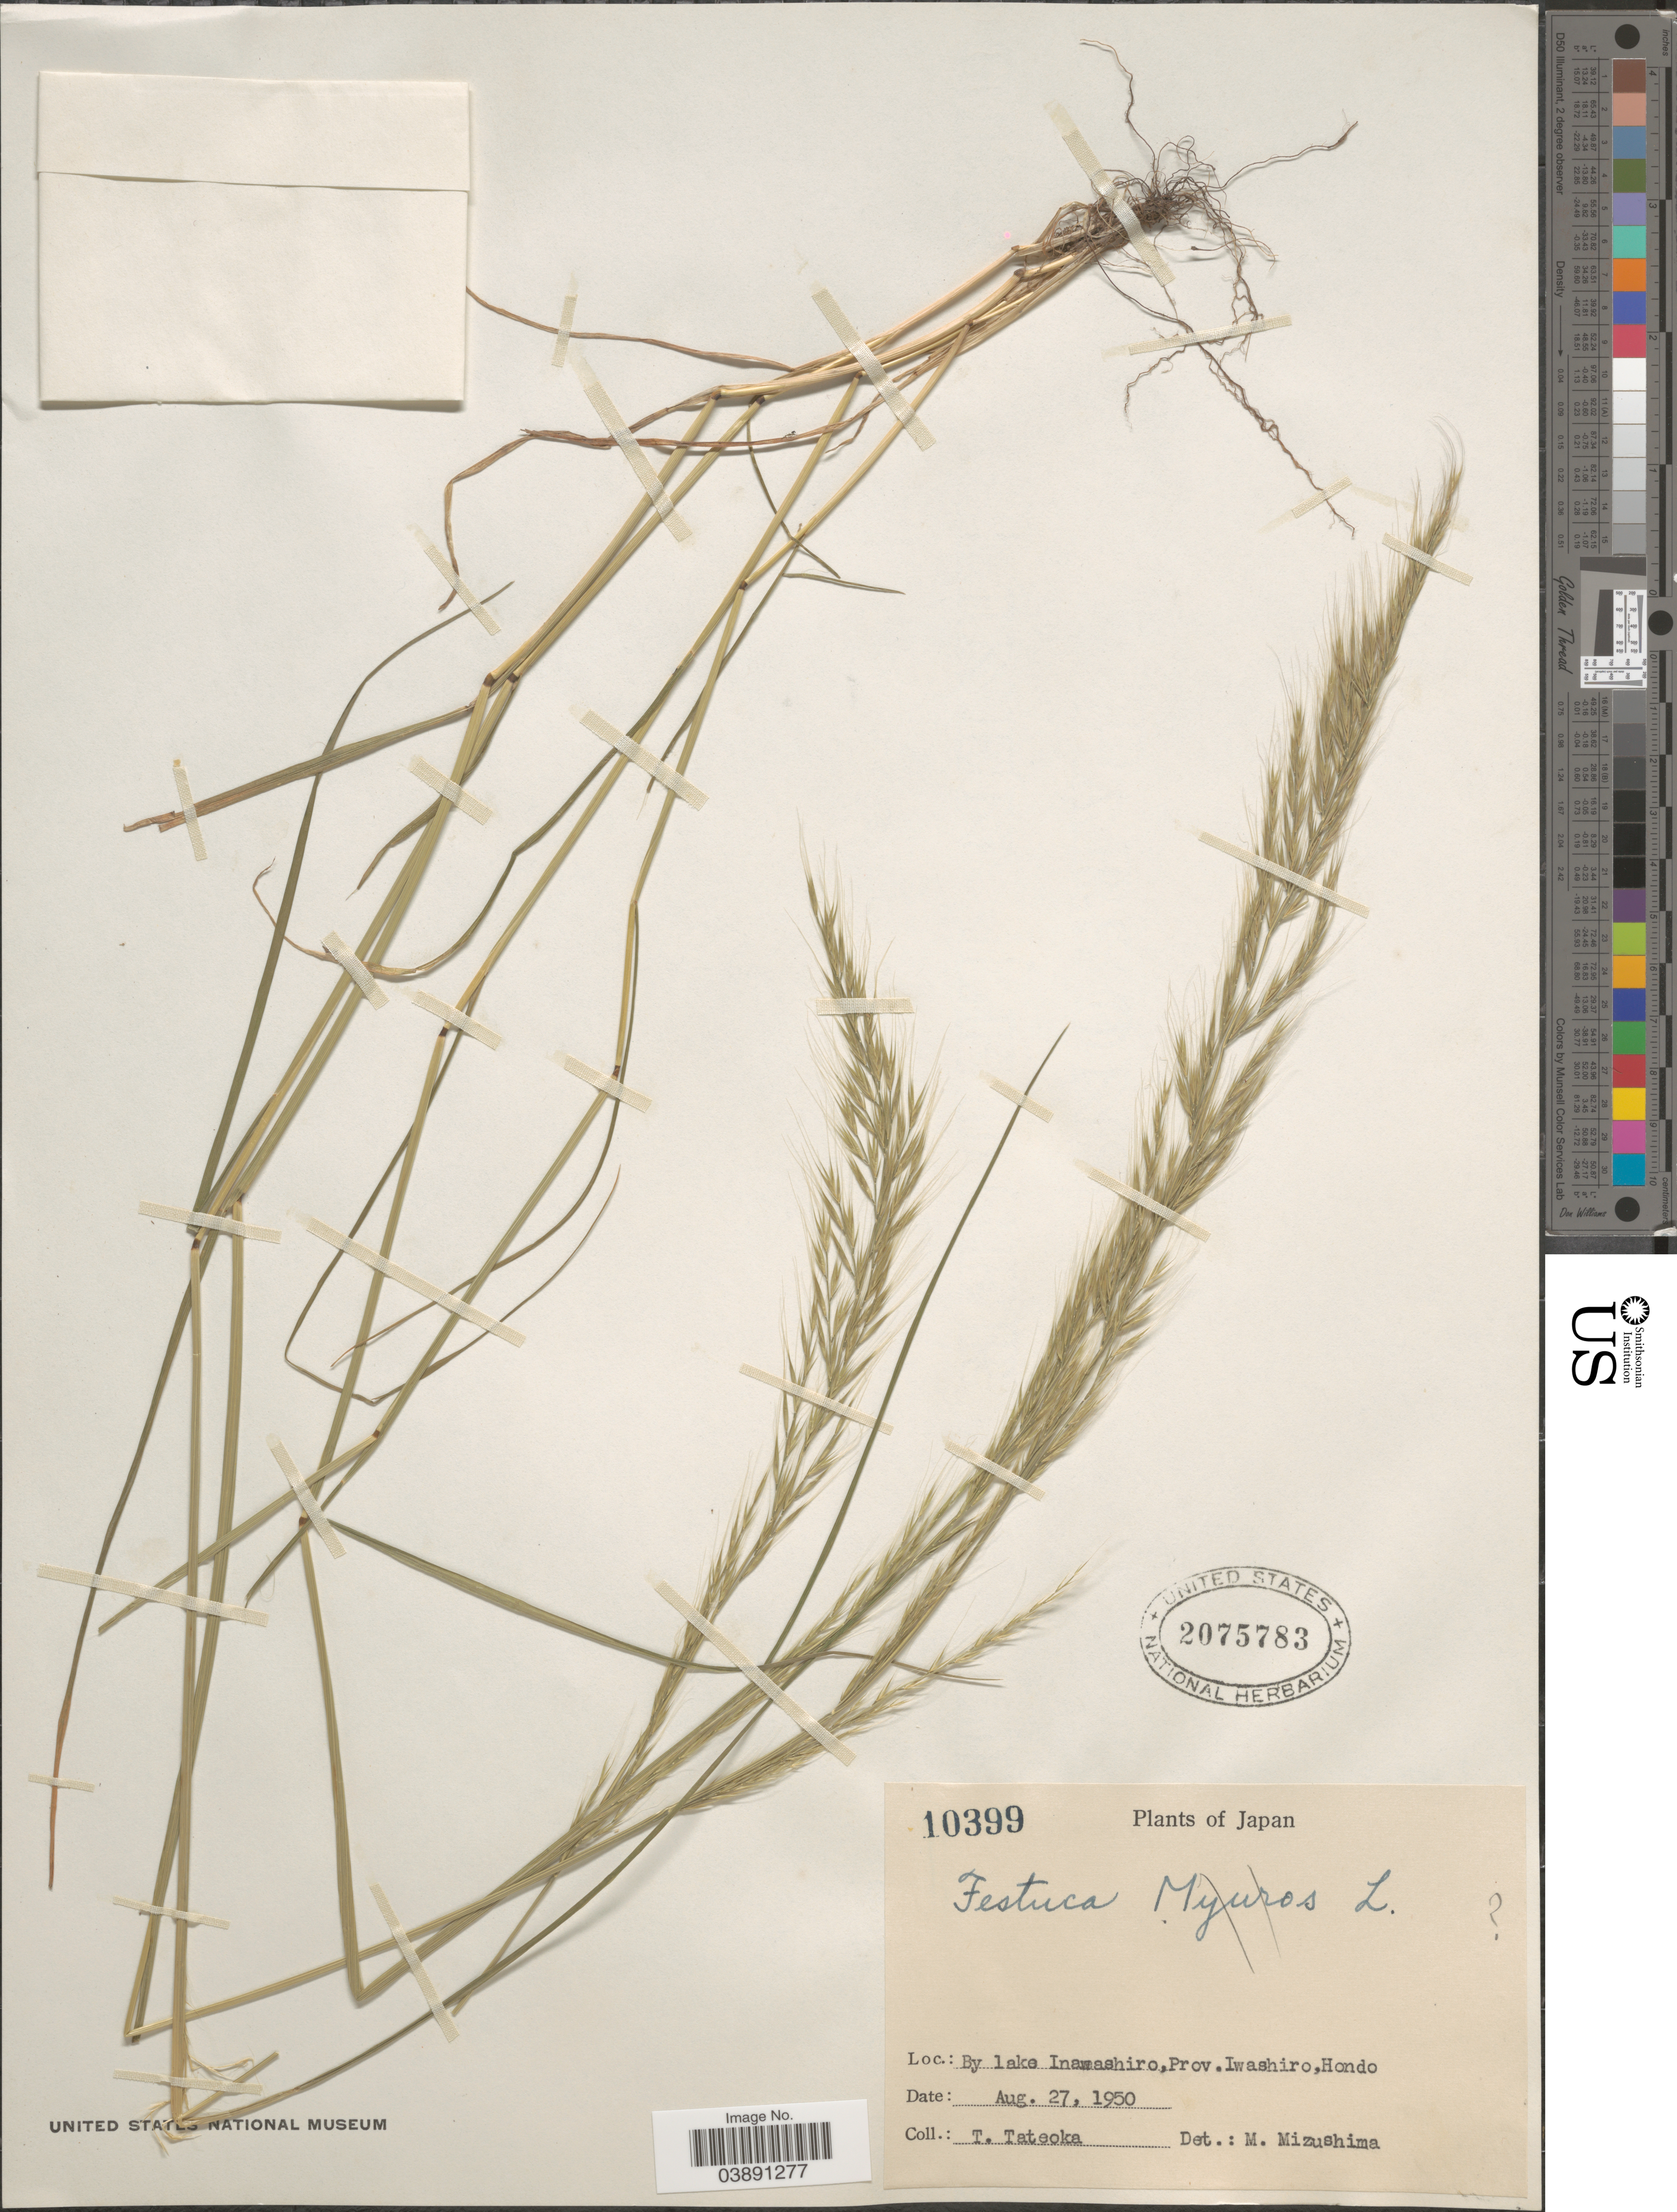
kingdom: Plantae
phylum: Tracheophyta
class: Liliopsida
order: Poales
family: Poaceae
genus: Festuca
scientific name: Festuca sp.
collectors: T. Tateoka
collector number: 10399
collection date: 1950-08-27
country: Japan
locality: By lake Inawashiro, Prov. Iwashiro. Hondo.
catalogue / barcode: US 2075783